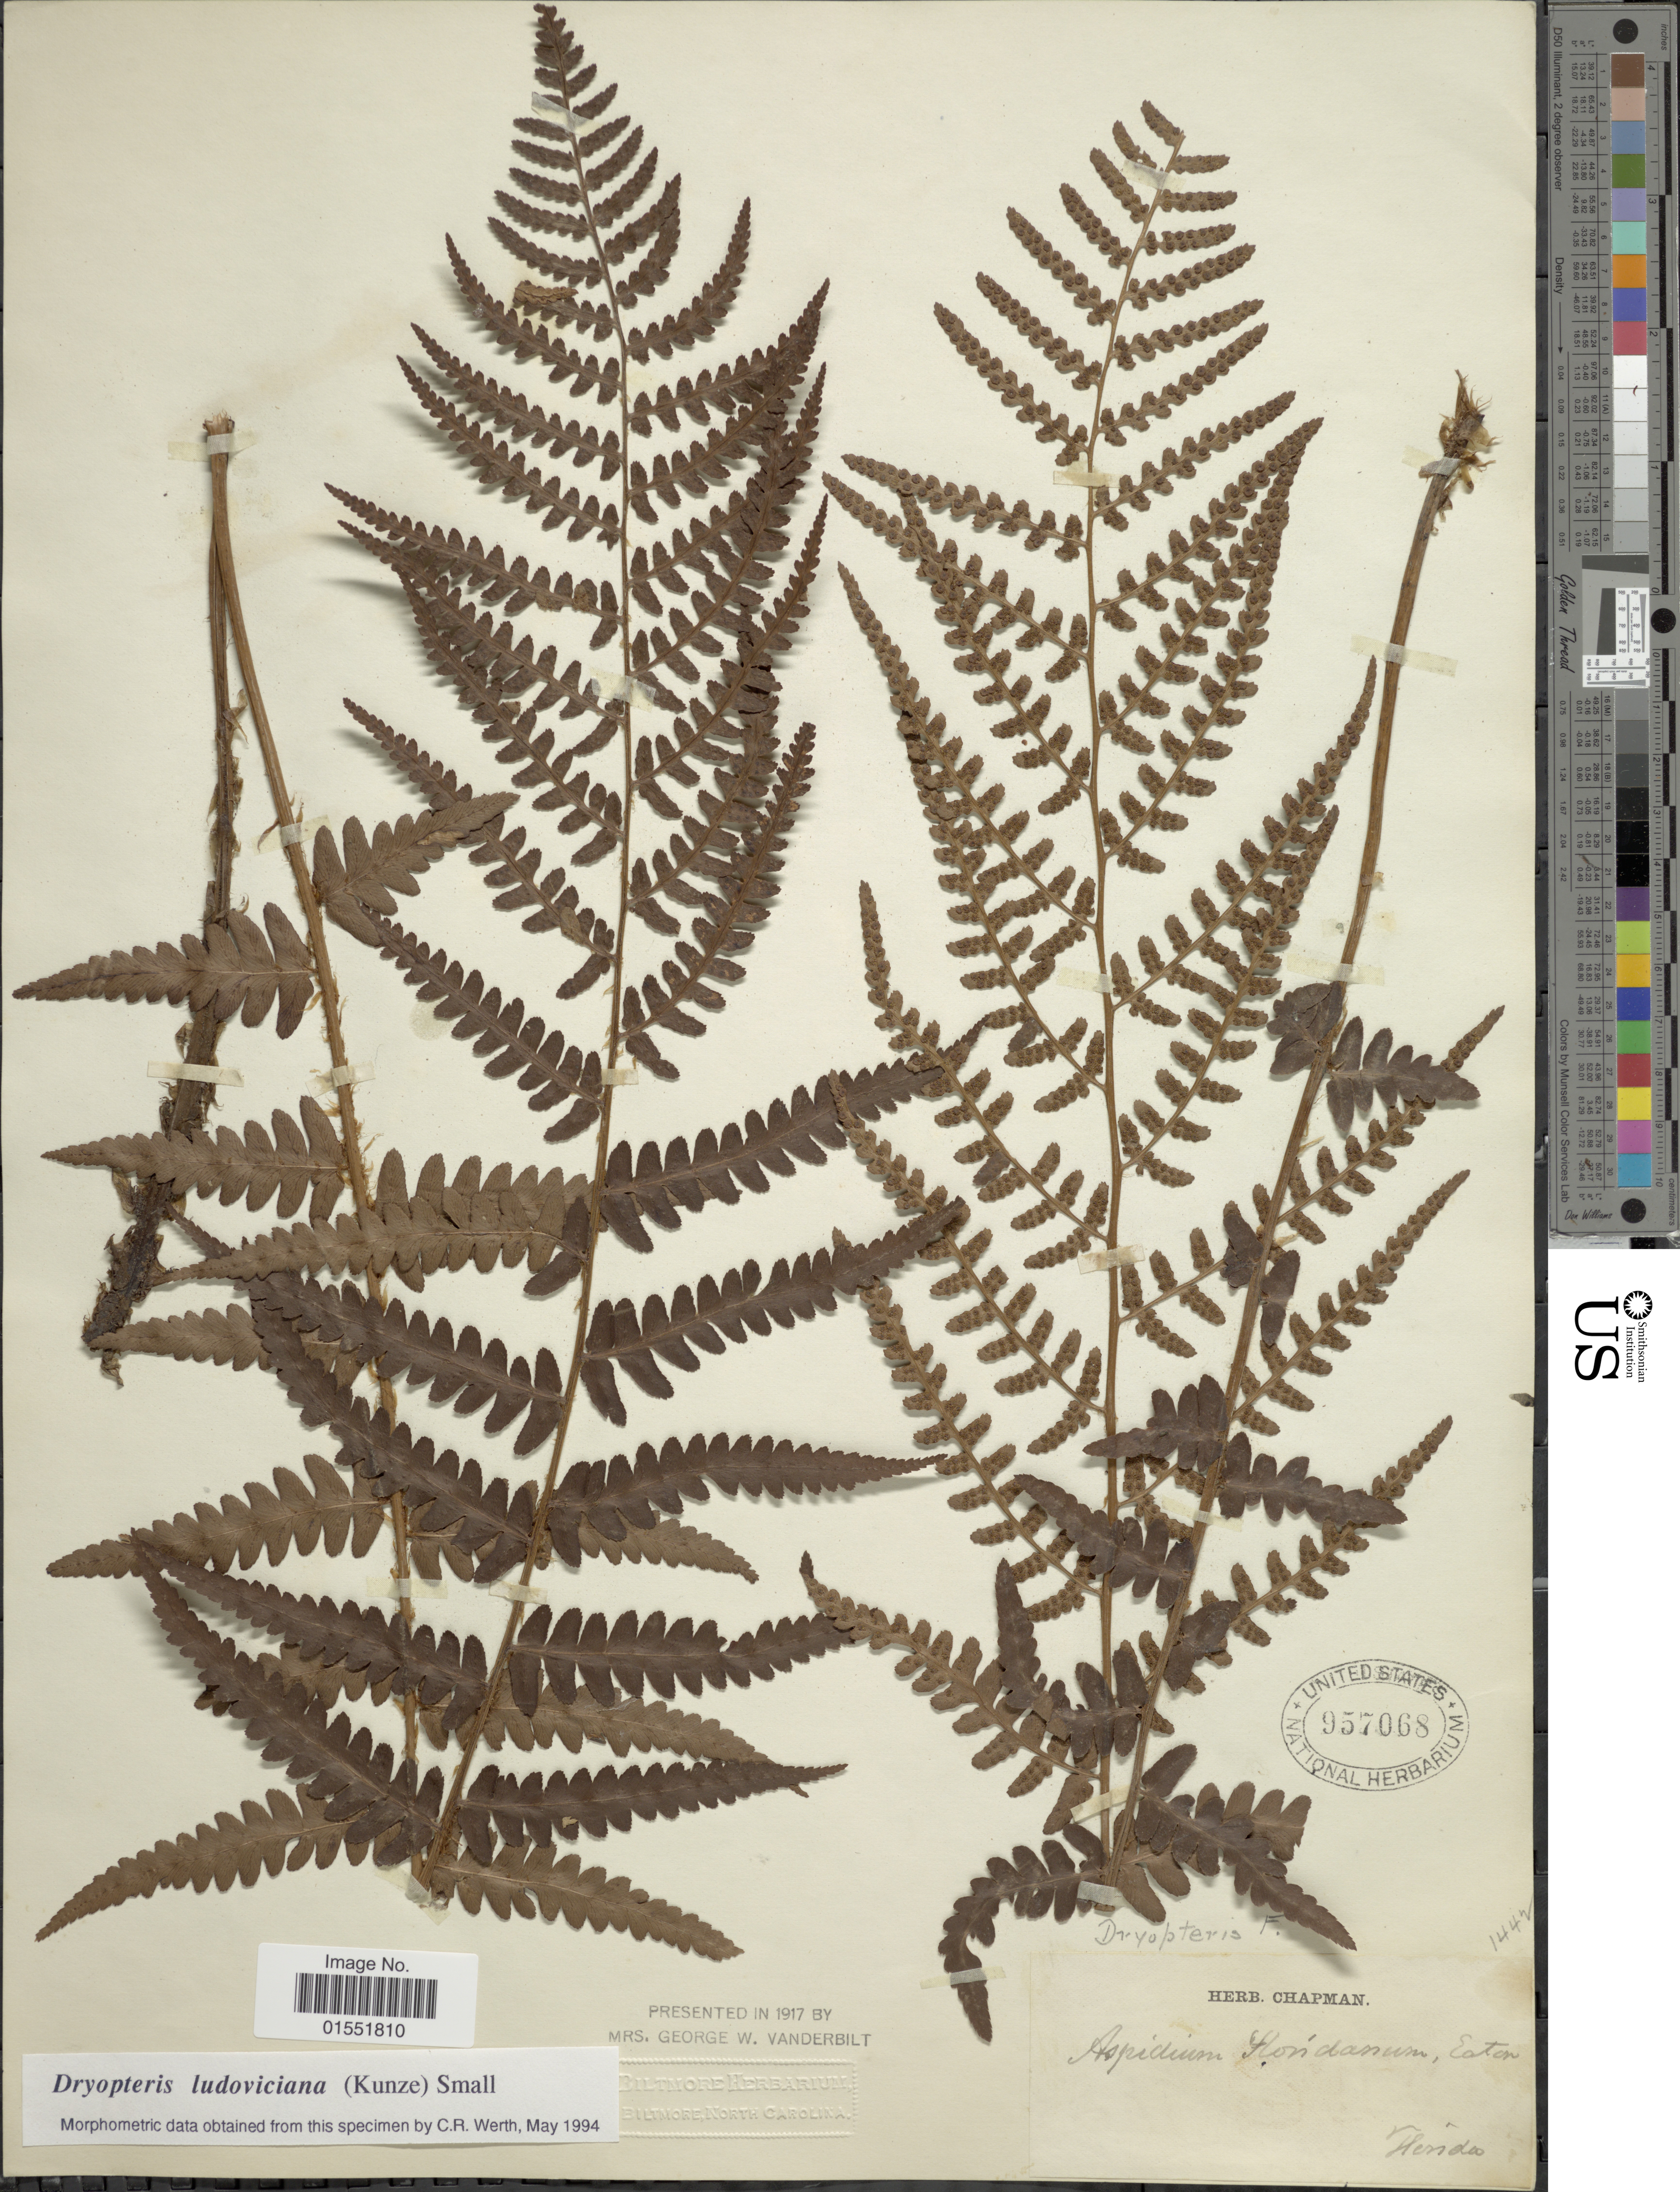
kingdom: Plantae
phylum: Tracheophyta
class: Polypodiopsida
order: Polypodiales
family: Dryopteridaceae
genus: Dryopteris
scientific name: Dryopteris ludoviciana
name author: (Kunze) Small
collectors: ex herb. Chapman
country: United States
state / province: Florida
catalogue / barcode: US 957068